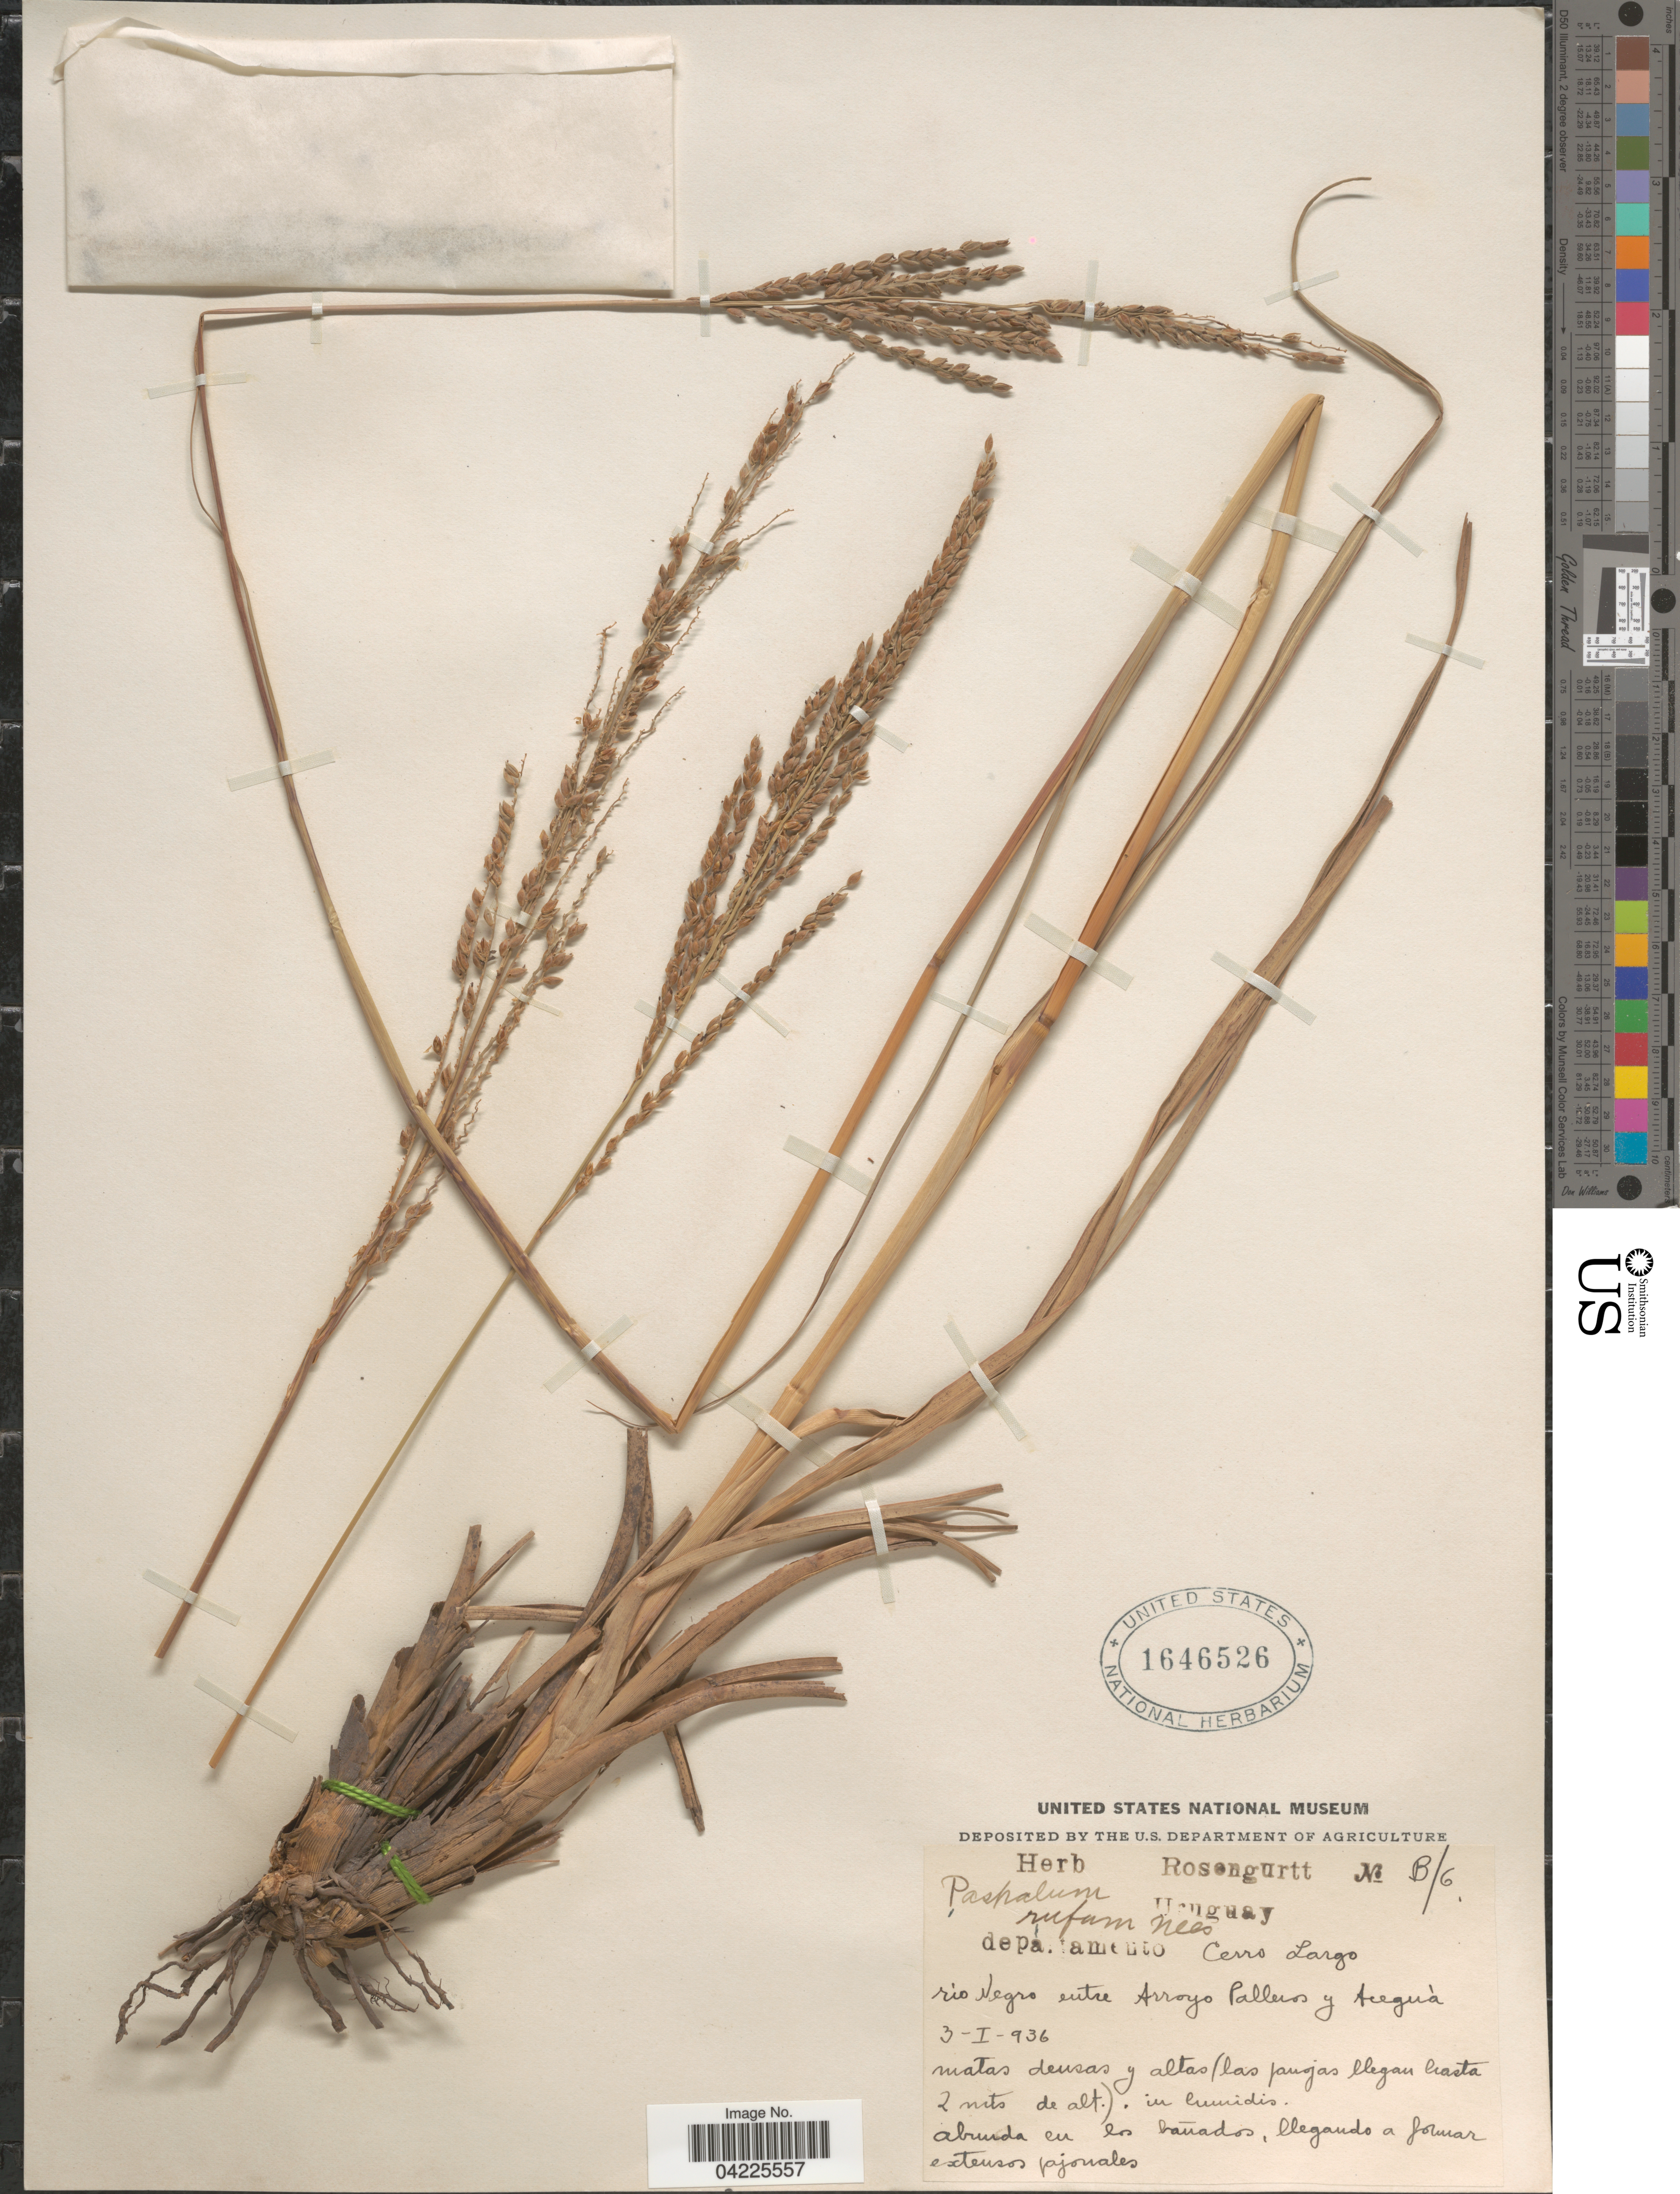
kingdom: Plantae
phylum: Tracheophyta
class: Liliopsida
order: Poales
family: Poaceae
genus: Paspalum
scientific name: Paspalum rufum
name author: Nees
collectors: ex herb. Rosengurtt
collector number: B/6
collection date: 1936-01-03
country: Uruguay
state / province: Cerro Largo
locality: Departamento Cerro Largo. Río Negro entre Arroyo Palleros y Areguà.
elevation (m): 2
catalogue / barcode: US 1646526